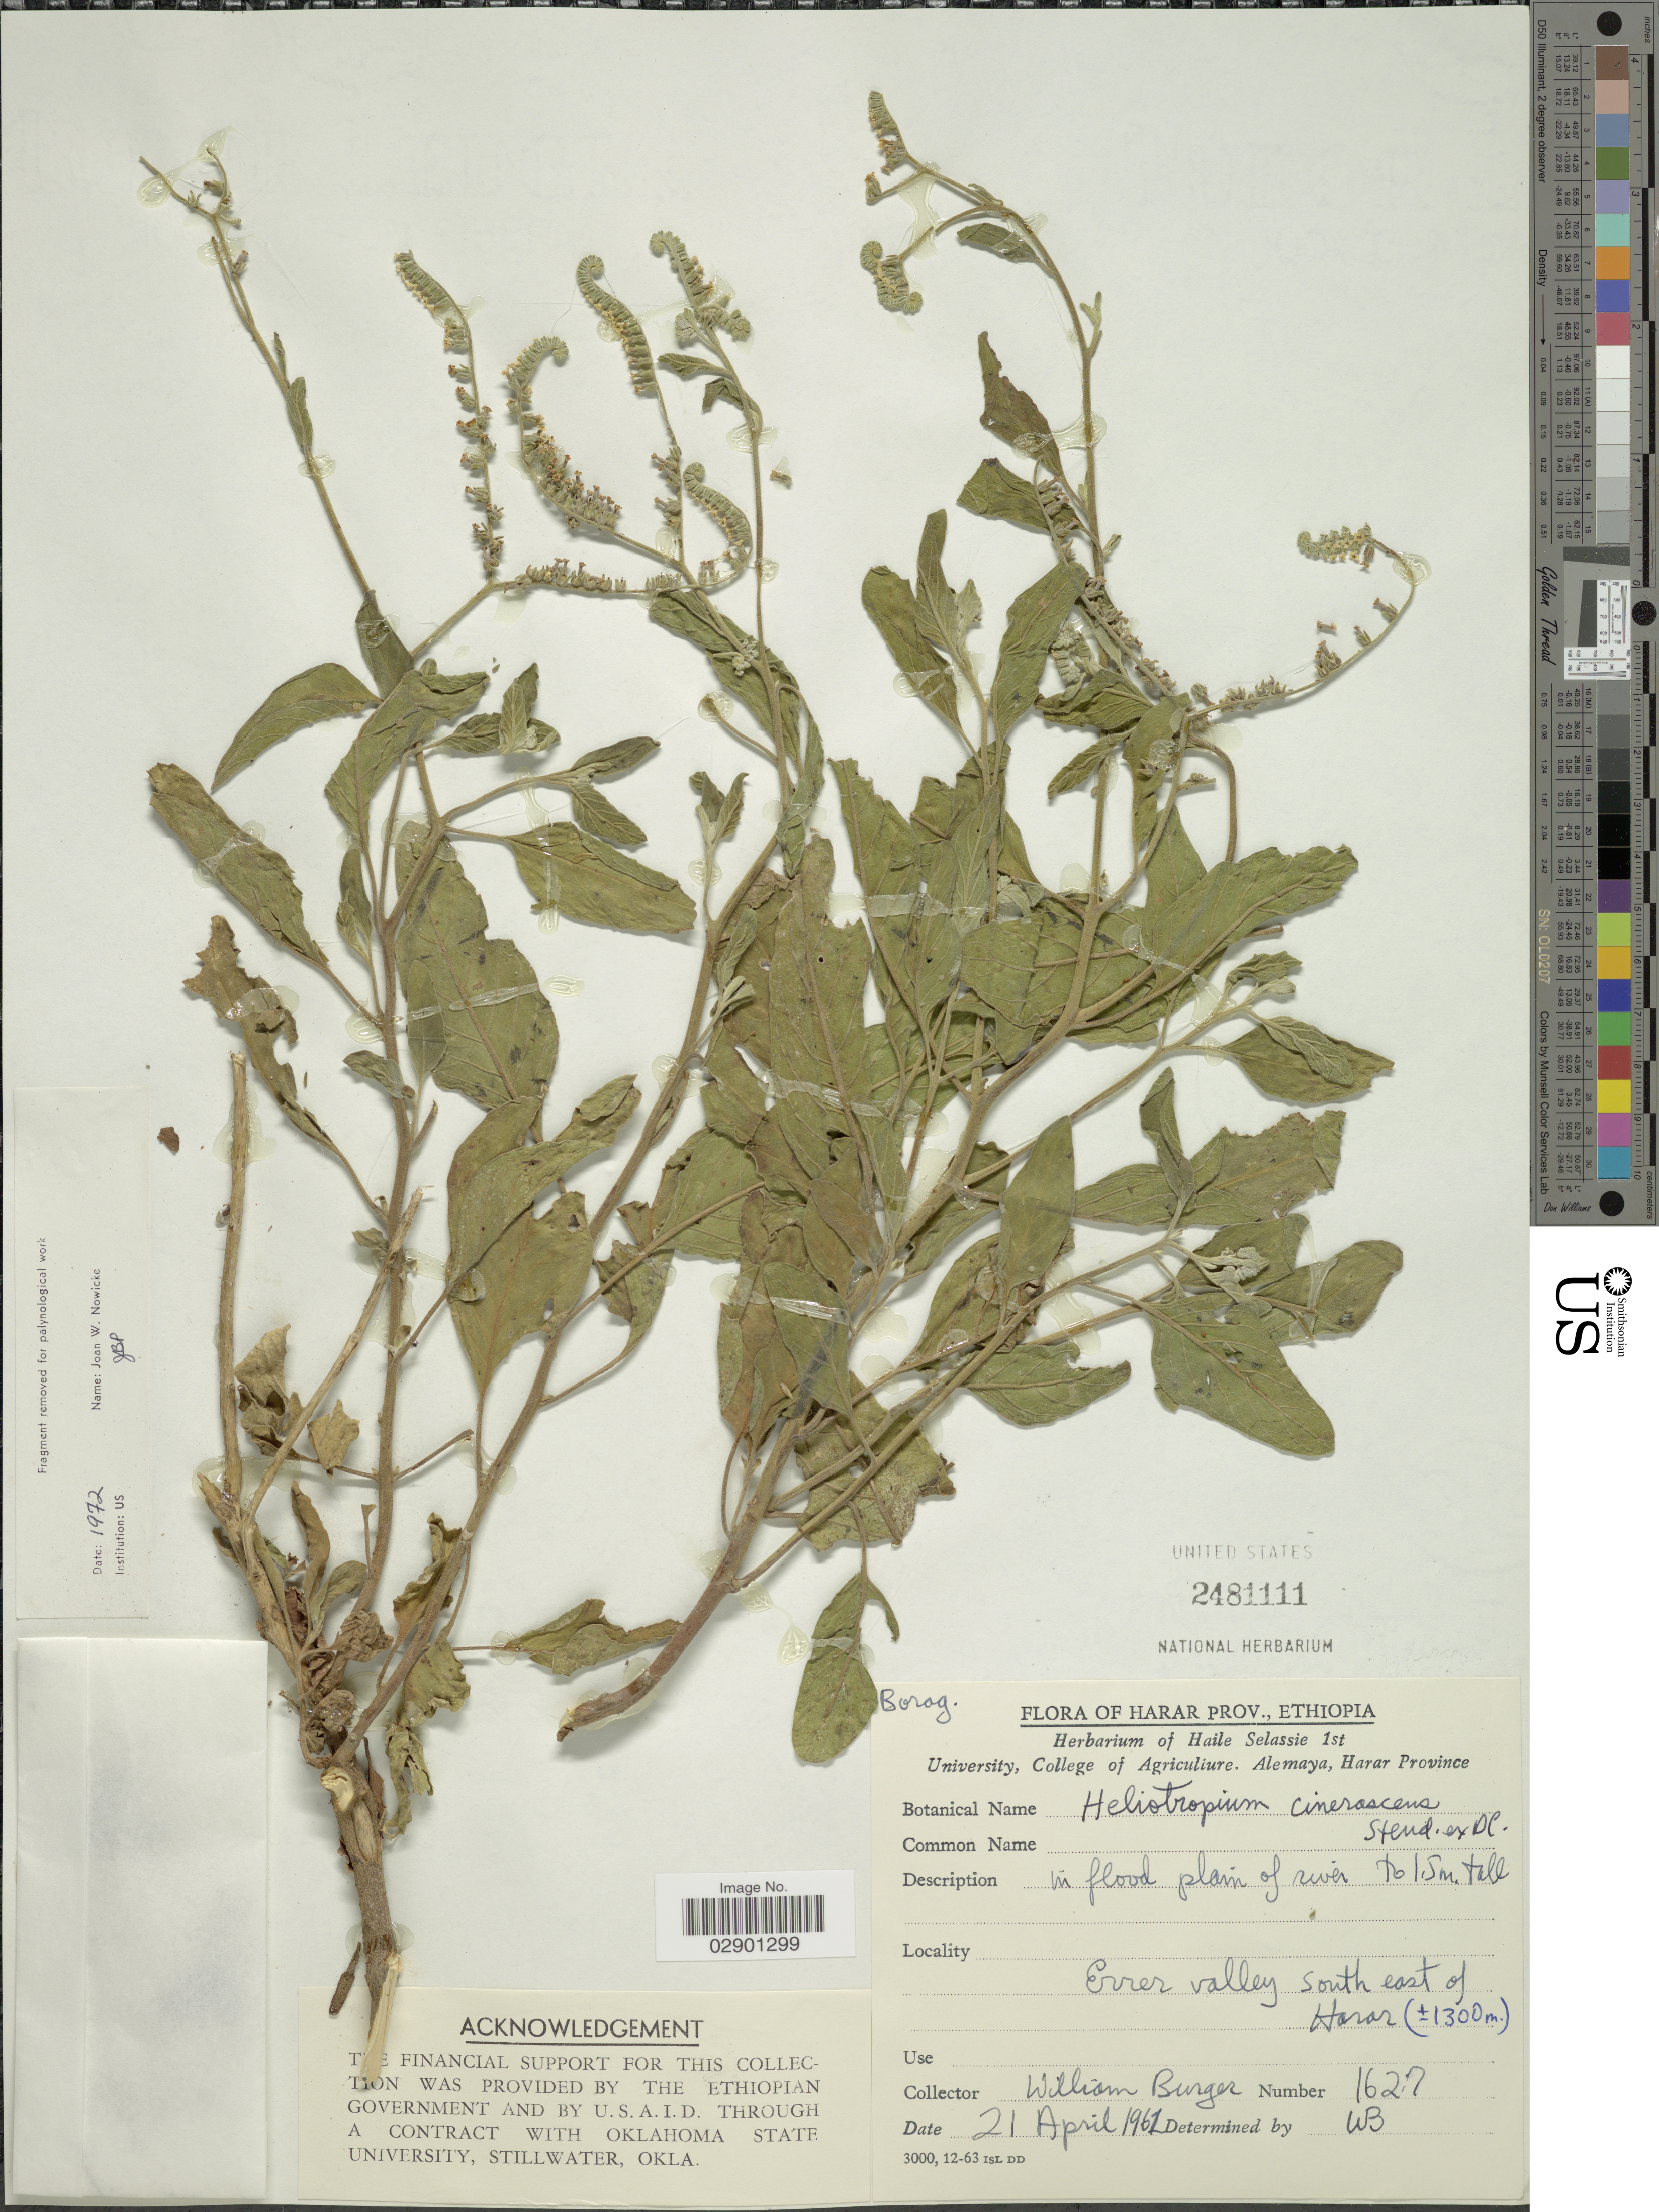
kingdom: Plantae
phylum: Tracheophyta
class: Magnoliopsida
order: Boraginales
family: Heliotropiaceae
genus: Heliotropium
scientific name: Heliotropium cinerascens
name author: A. DC. in DC.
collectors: W. Burger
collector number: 1627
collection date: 1961-04-21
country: Ethiopia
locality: Harar Prov., Errer valley south east of Harar.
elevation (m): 1300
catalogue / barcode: US 2481111